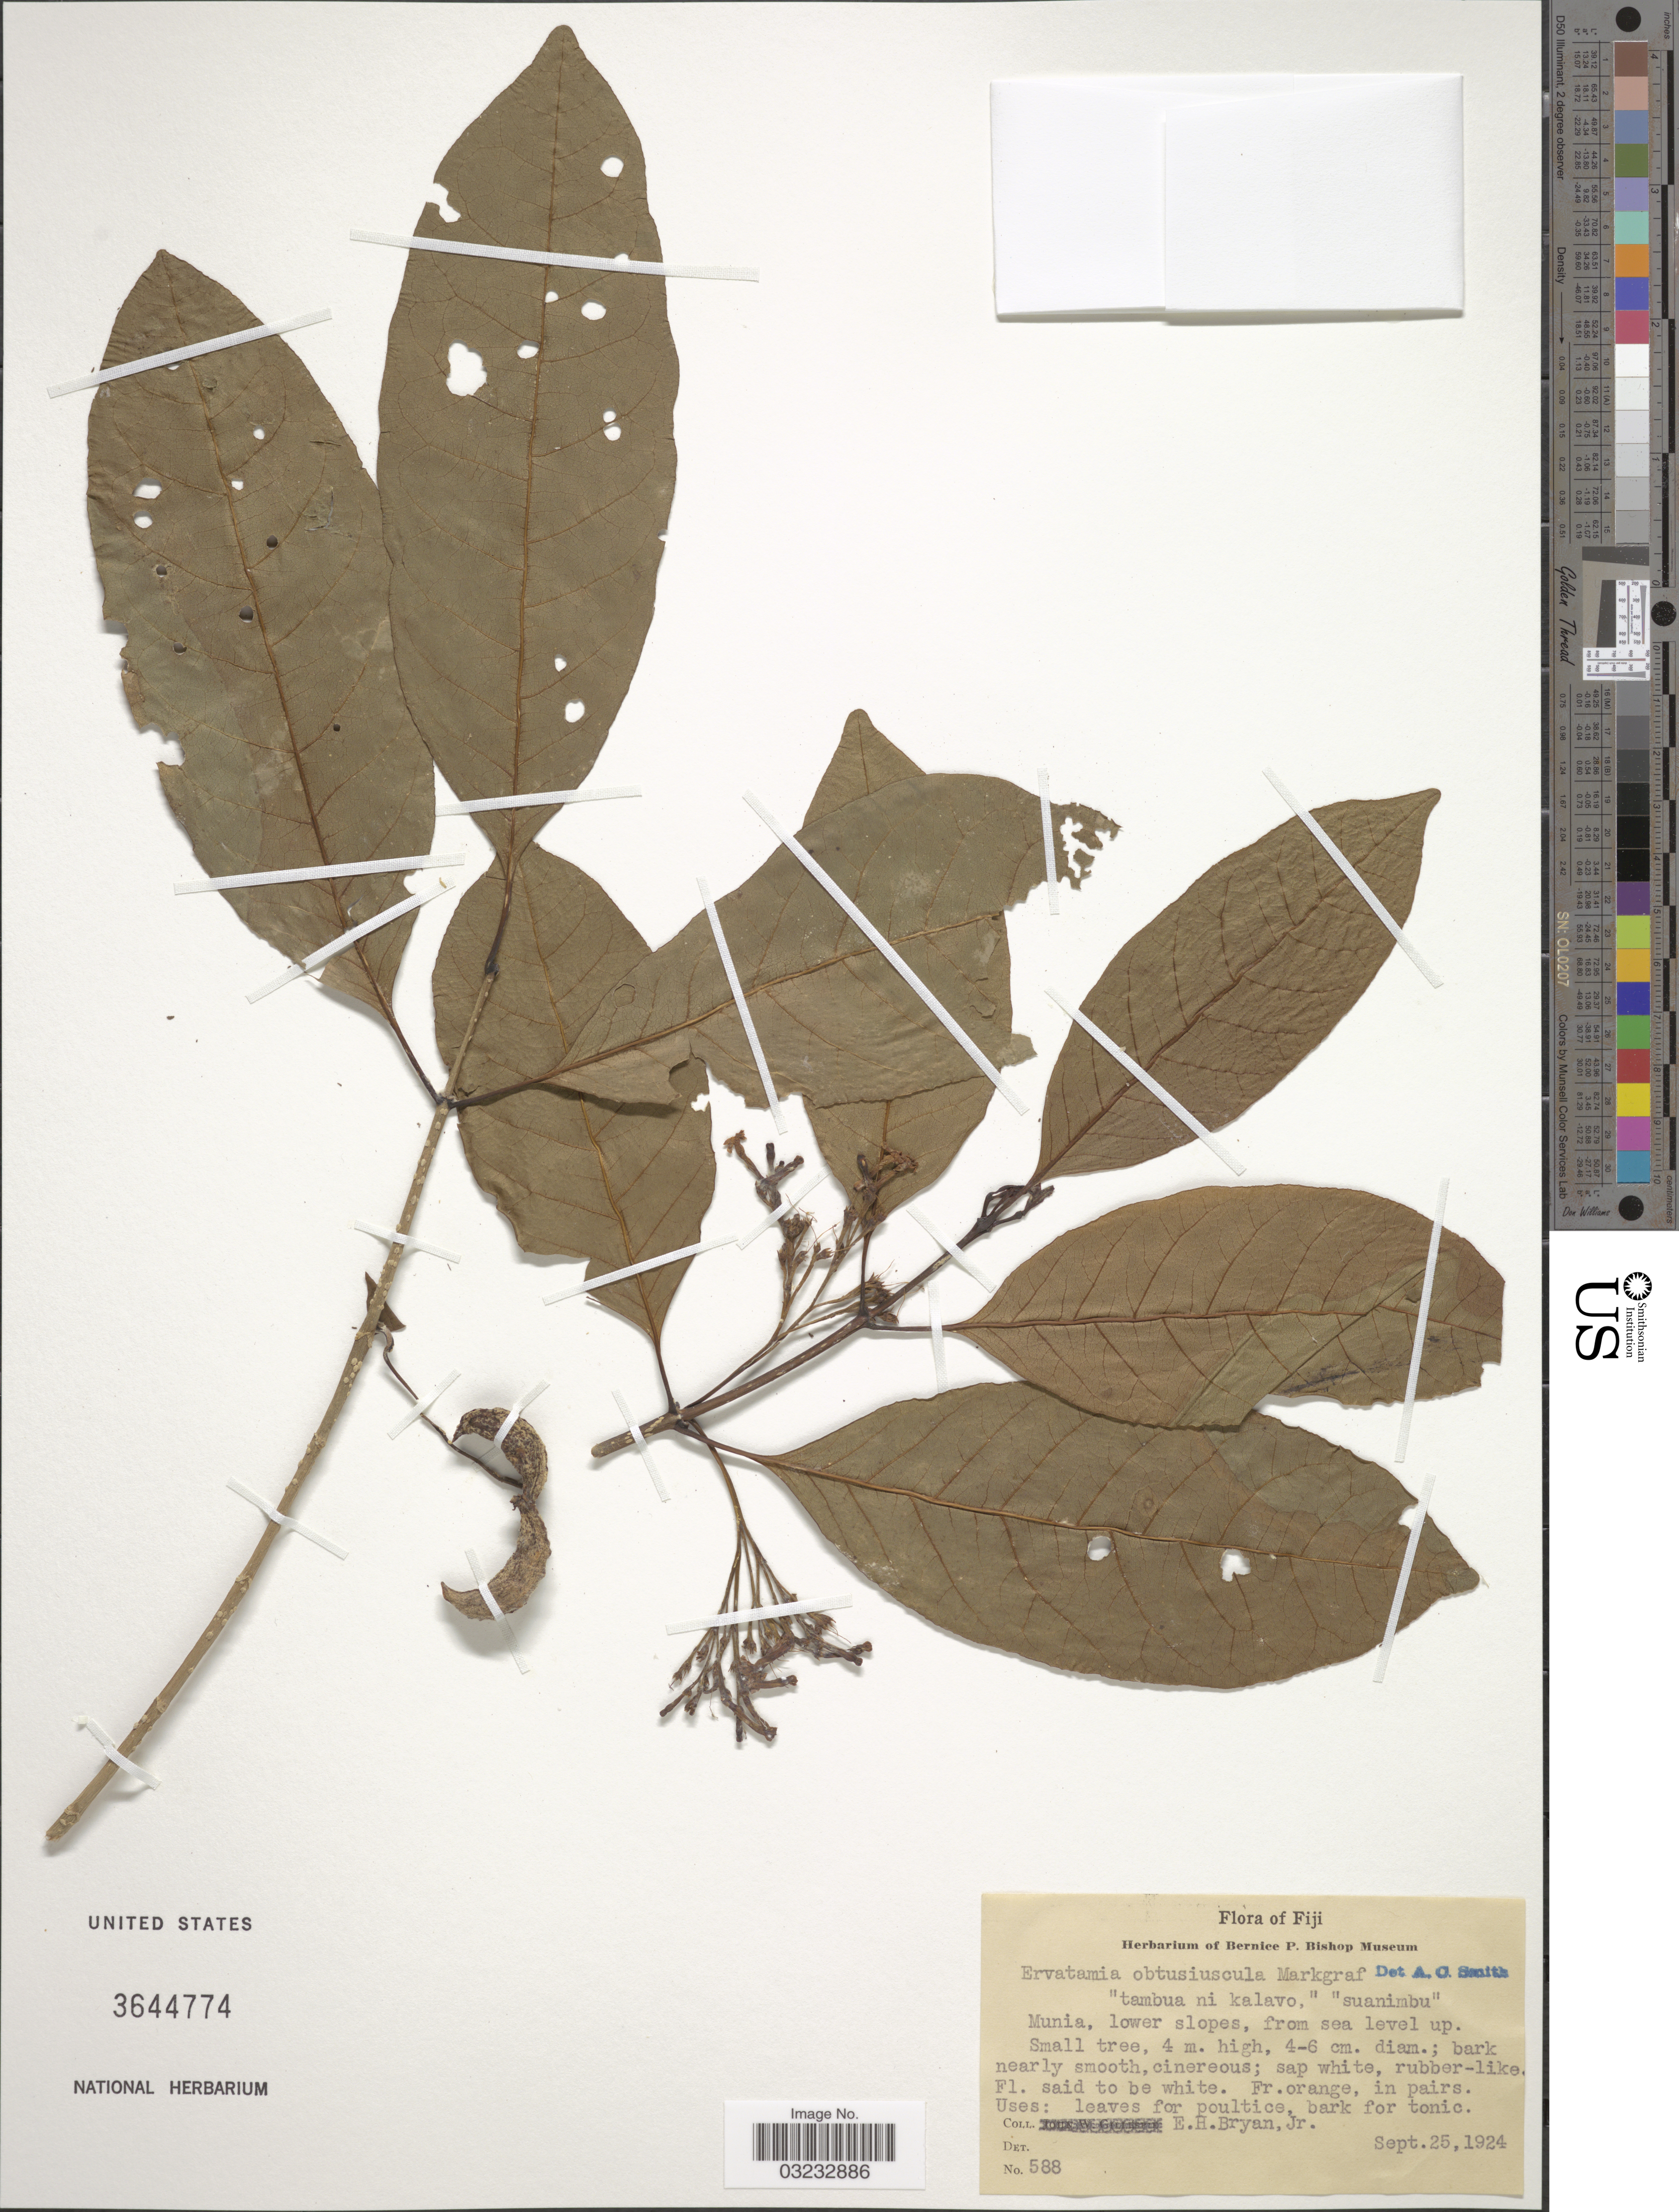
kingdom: Plantae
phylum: Tracheophyta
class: Magnoliopsida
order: Gentianales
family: Apocynaceae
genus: Tabernaemontana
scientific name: Tabernaemontana pandacaqui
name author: Poir.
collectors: E. Bryan Jr.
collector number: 588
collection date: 1924-09-25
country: Fiji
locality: Munia, lower slopes, from sea level up.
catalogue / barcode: US 3644774